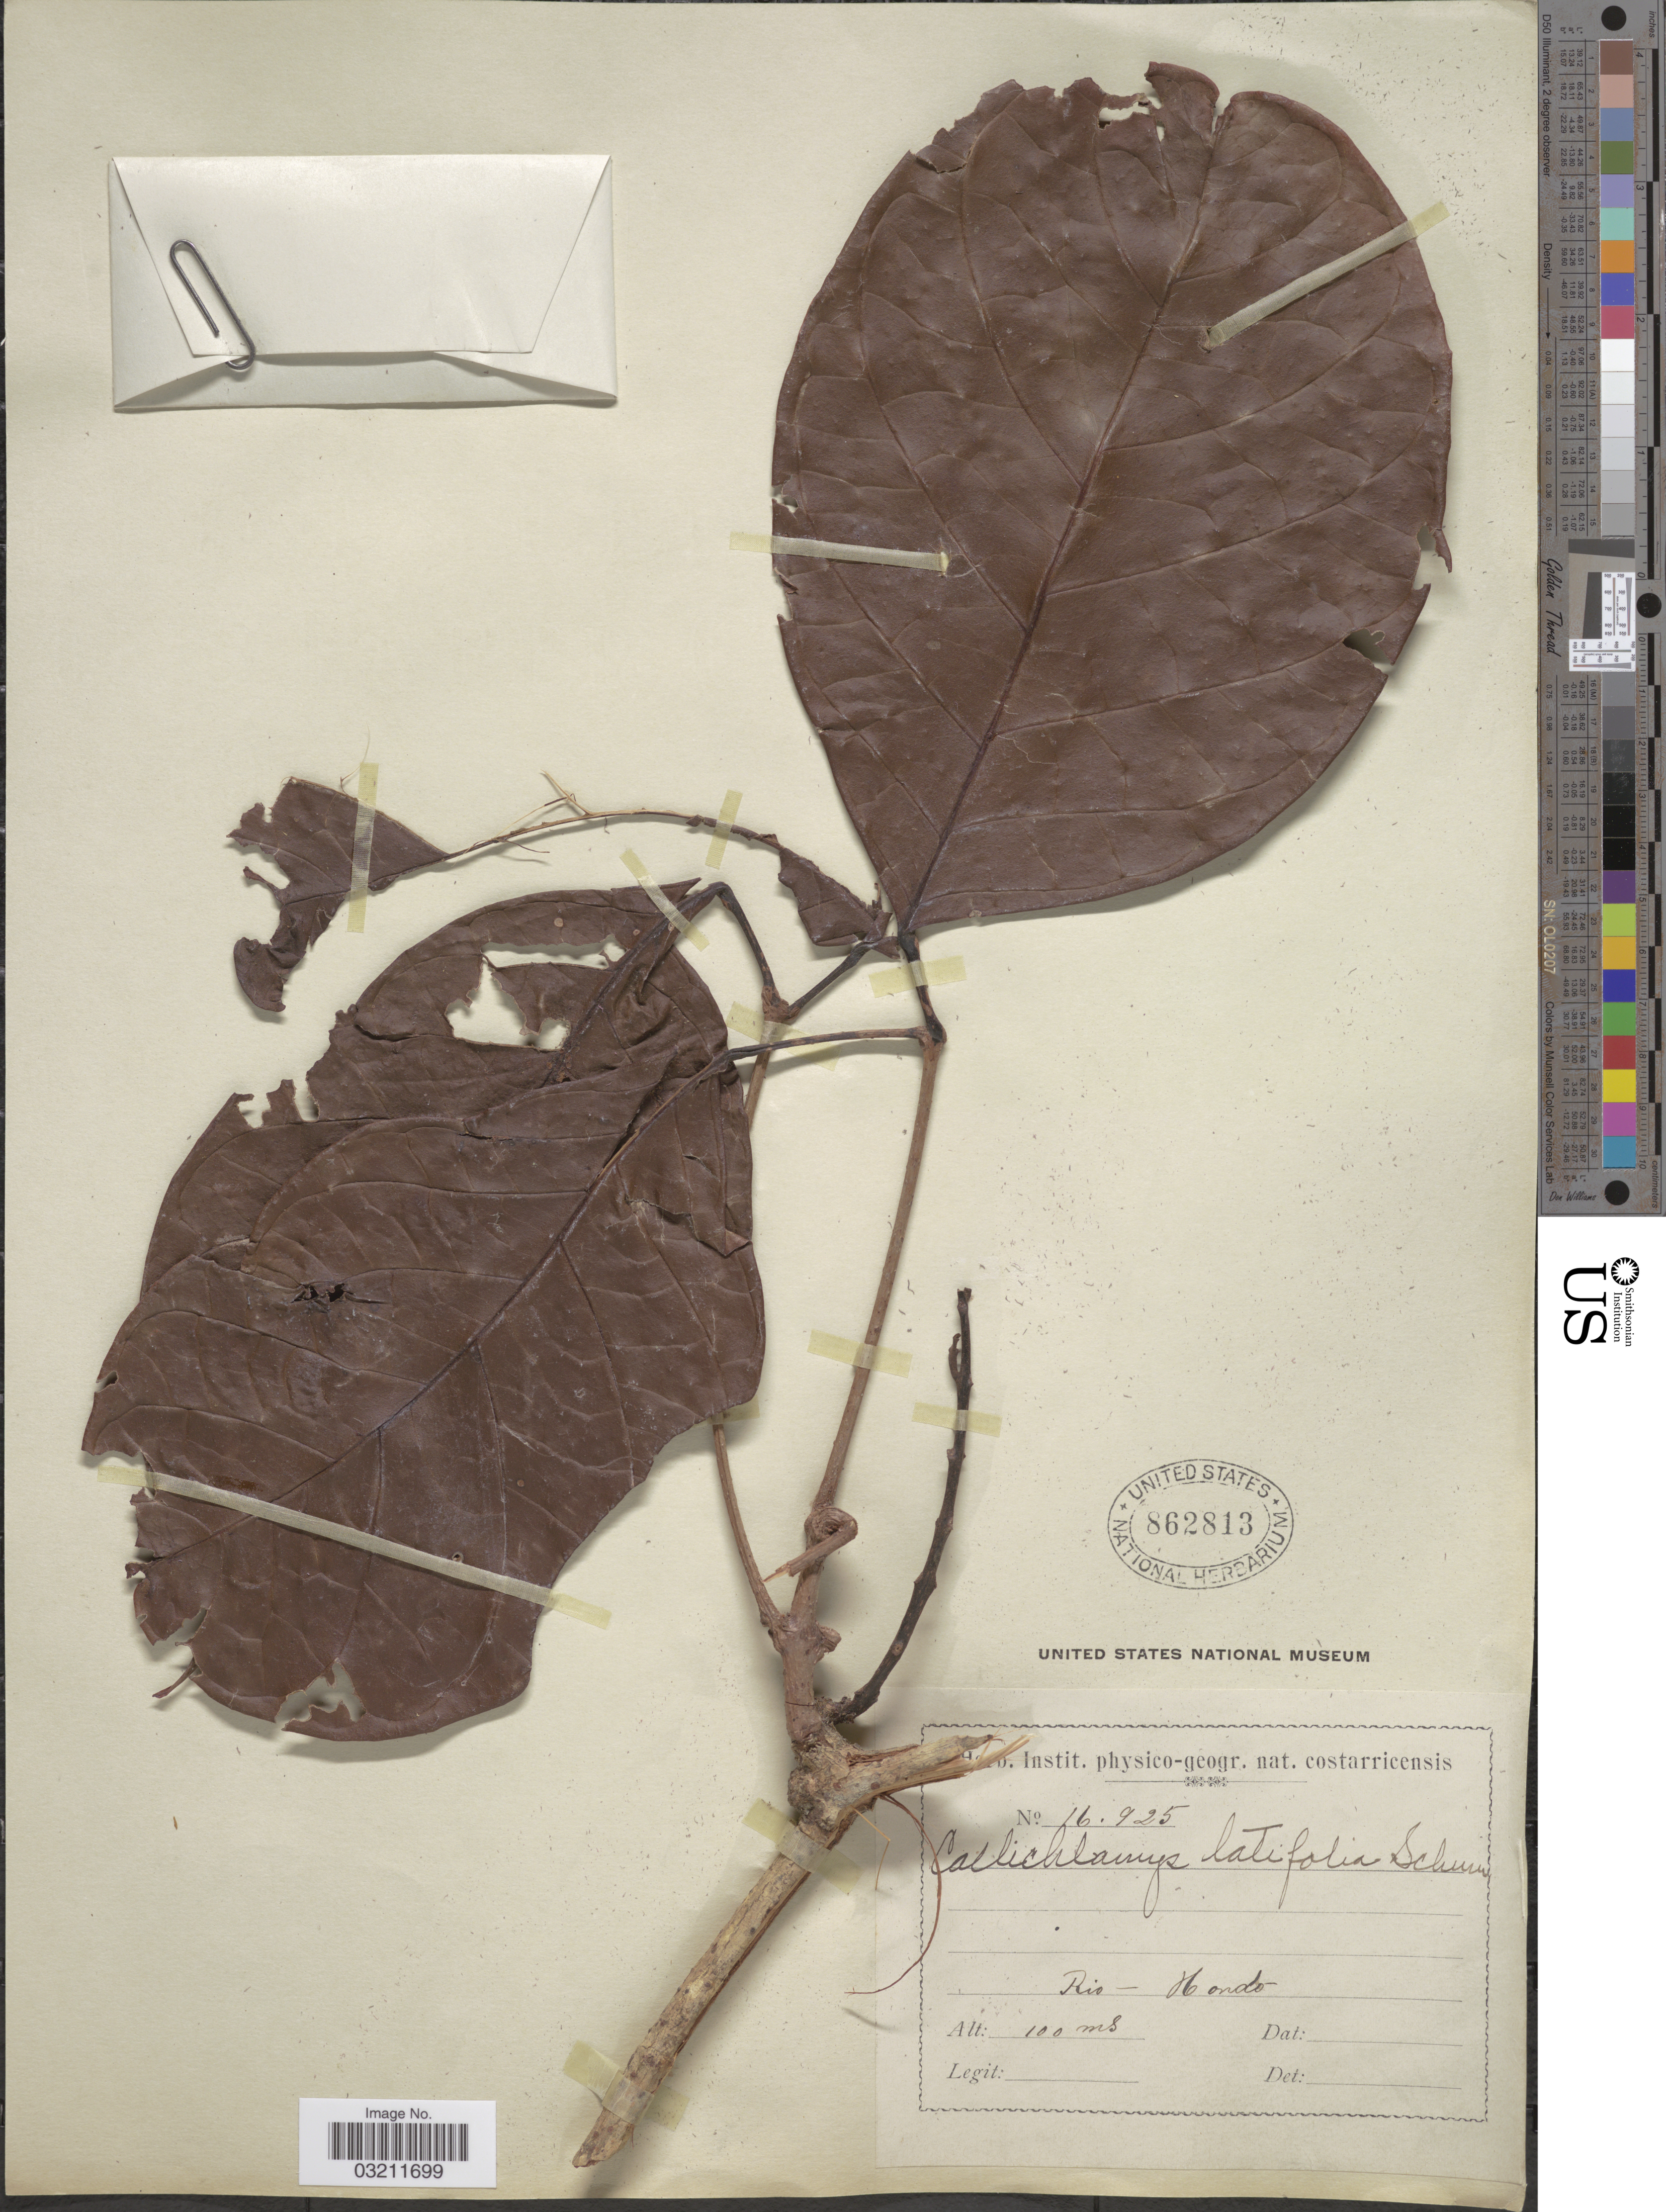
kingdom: Plantae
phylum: Tracheophyta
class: Magnoliopsida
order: Lamiales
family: Bignoniaceae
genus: Callichlamys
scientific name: Callichlamys latifolia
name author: (Rich.) K. Schum.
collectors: ex herb. Instit. physico-geogr. nat. costarricensis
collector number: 16925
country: Costa Rica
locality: Rio - Hondo.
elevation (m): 100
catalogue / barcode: US 862813